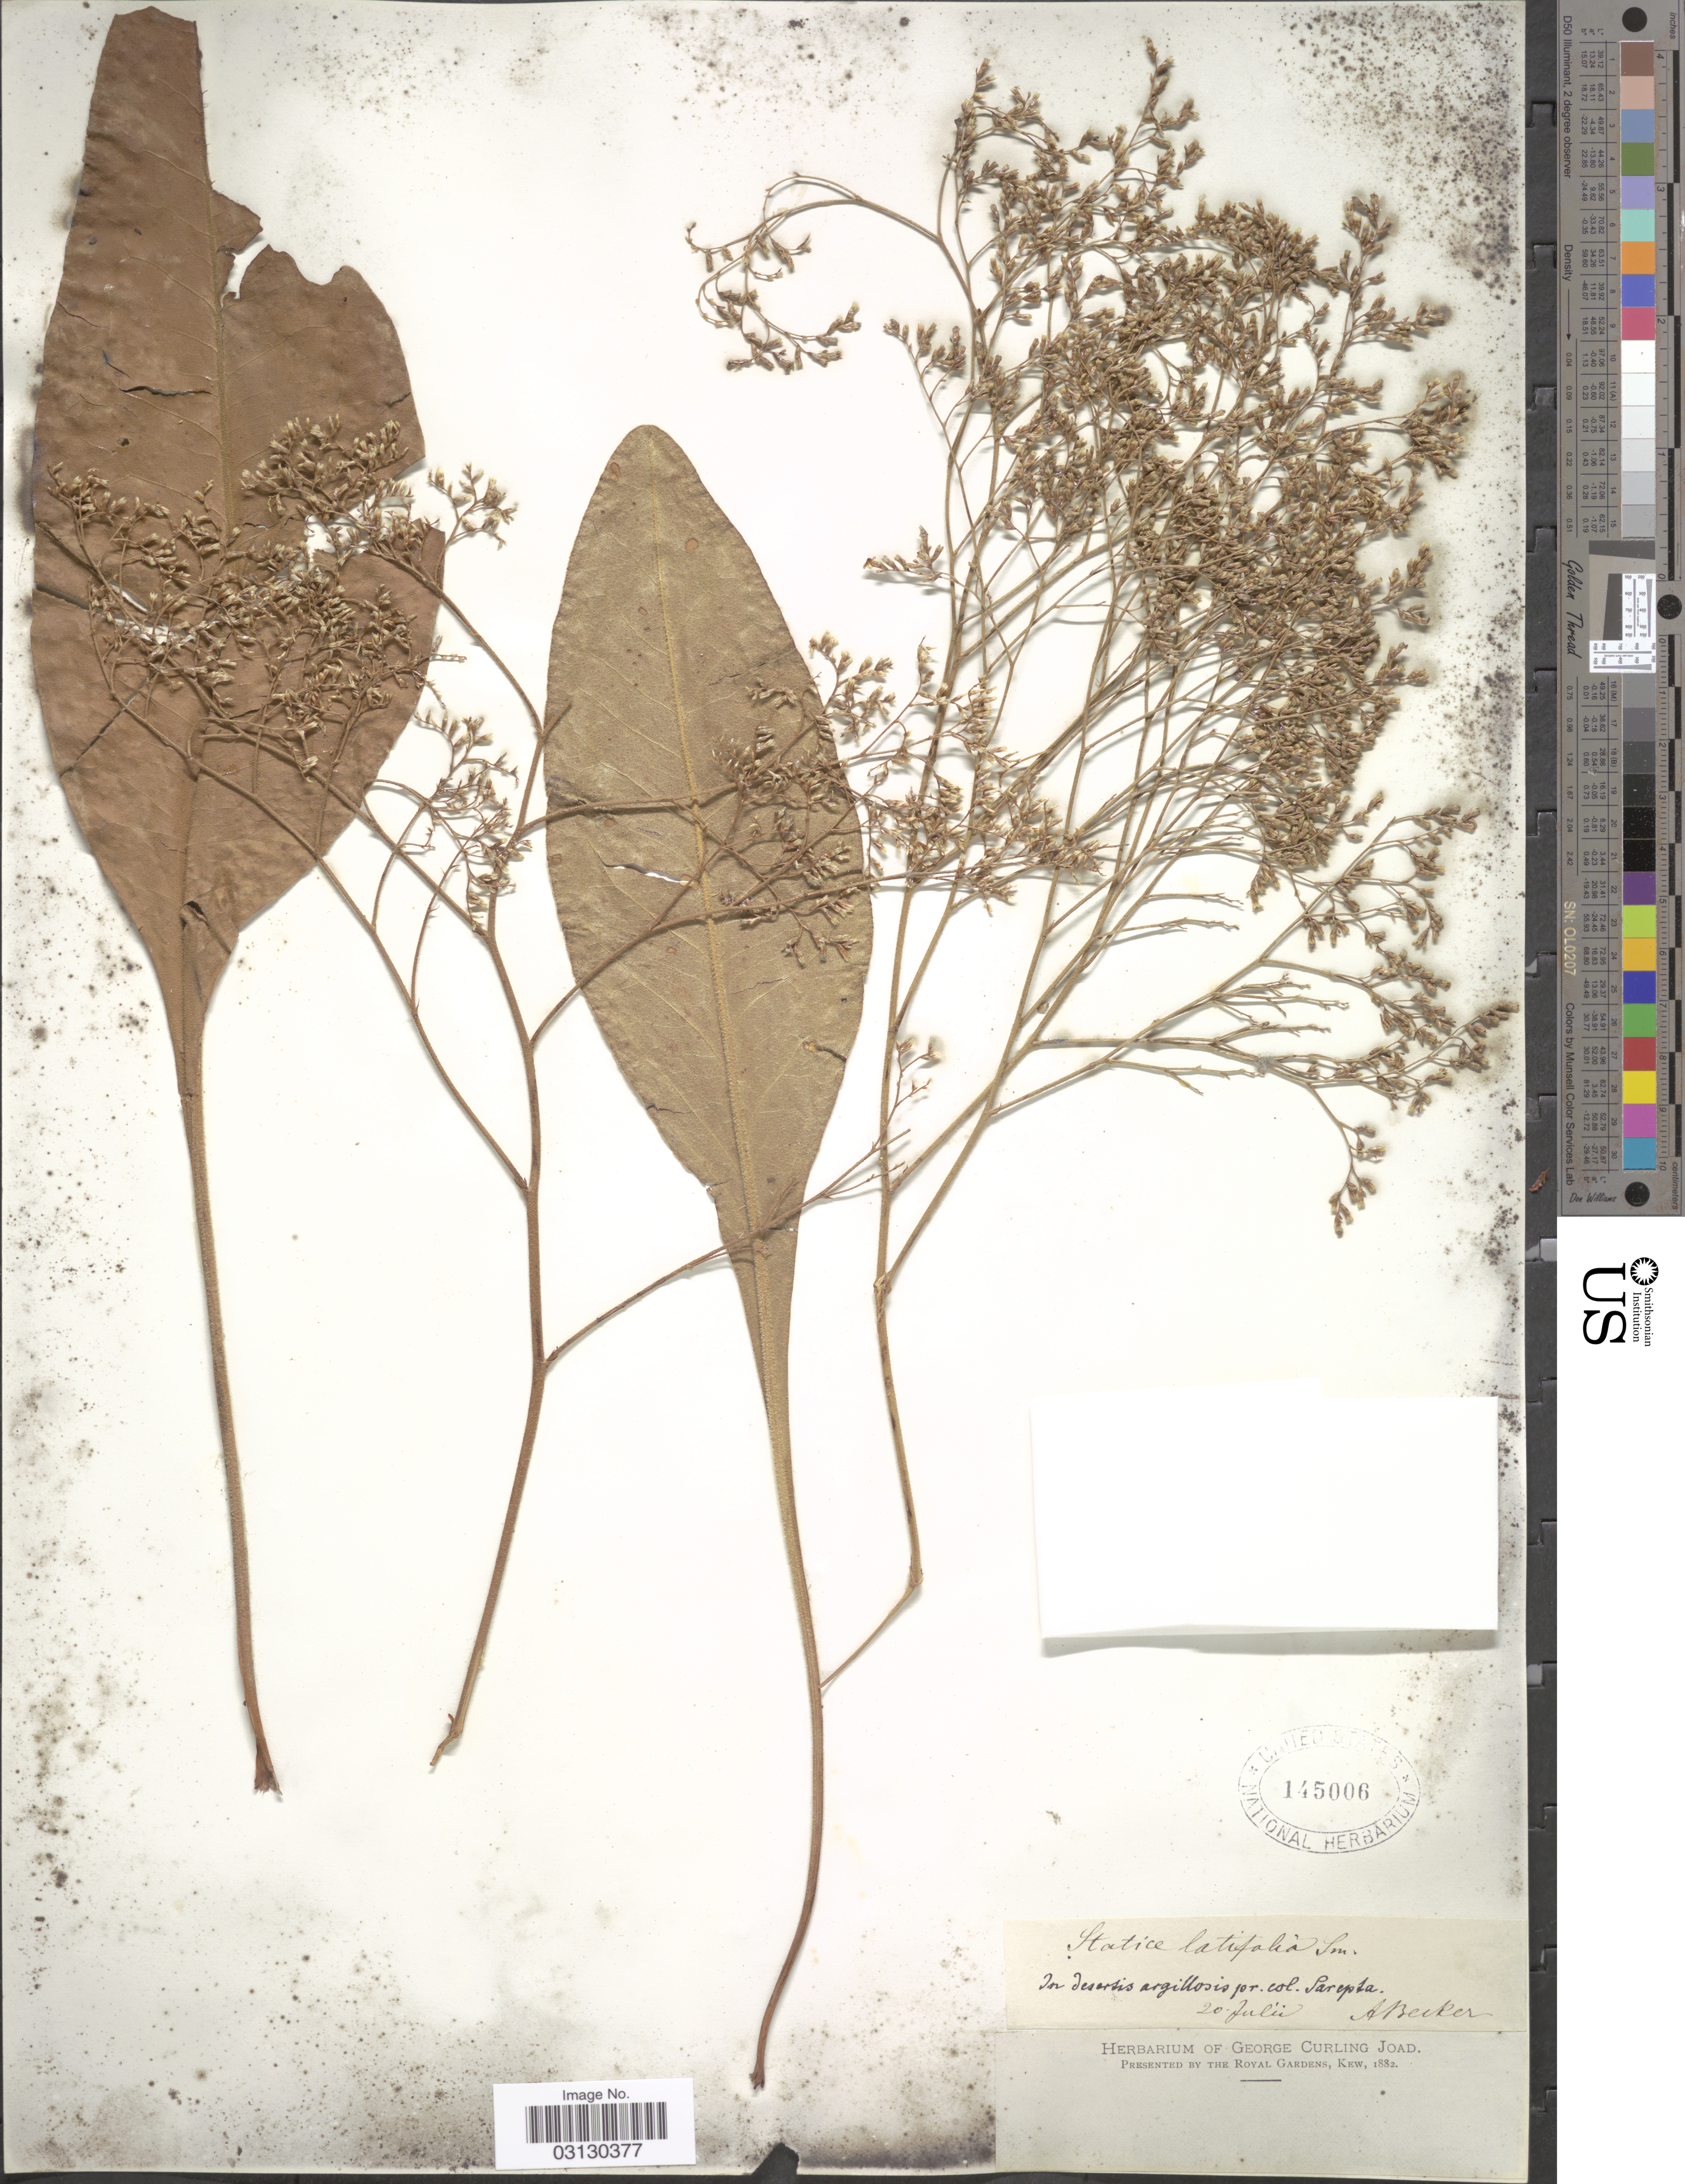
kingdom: Plantae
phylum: Tracheophyta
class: Magnoliopsida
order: Caryophyllales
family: Plumbaginaceae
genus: Limonium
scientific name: Limonium latifolium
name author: Kuntze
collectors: A. Becker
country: Russian Federation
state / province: Volgograd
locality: In desertis argillosis pr. col. Sarepta.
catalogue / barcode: US 145006